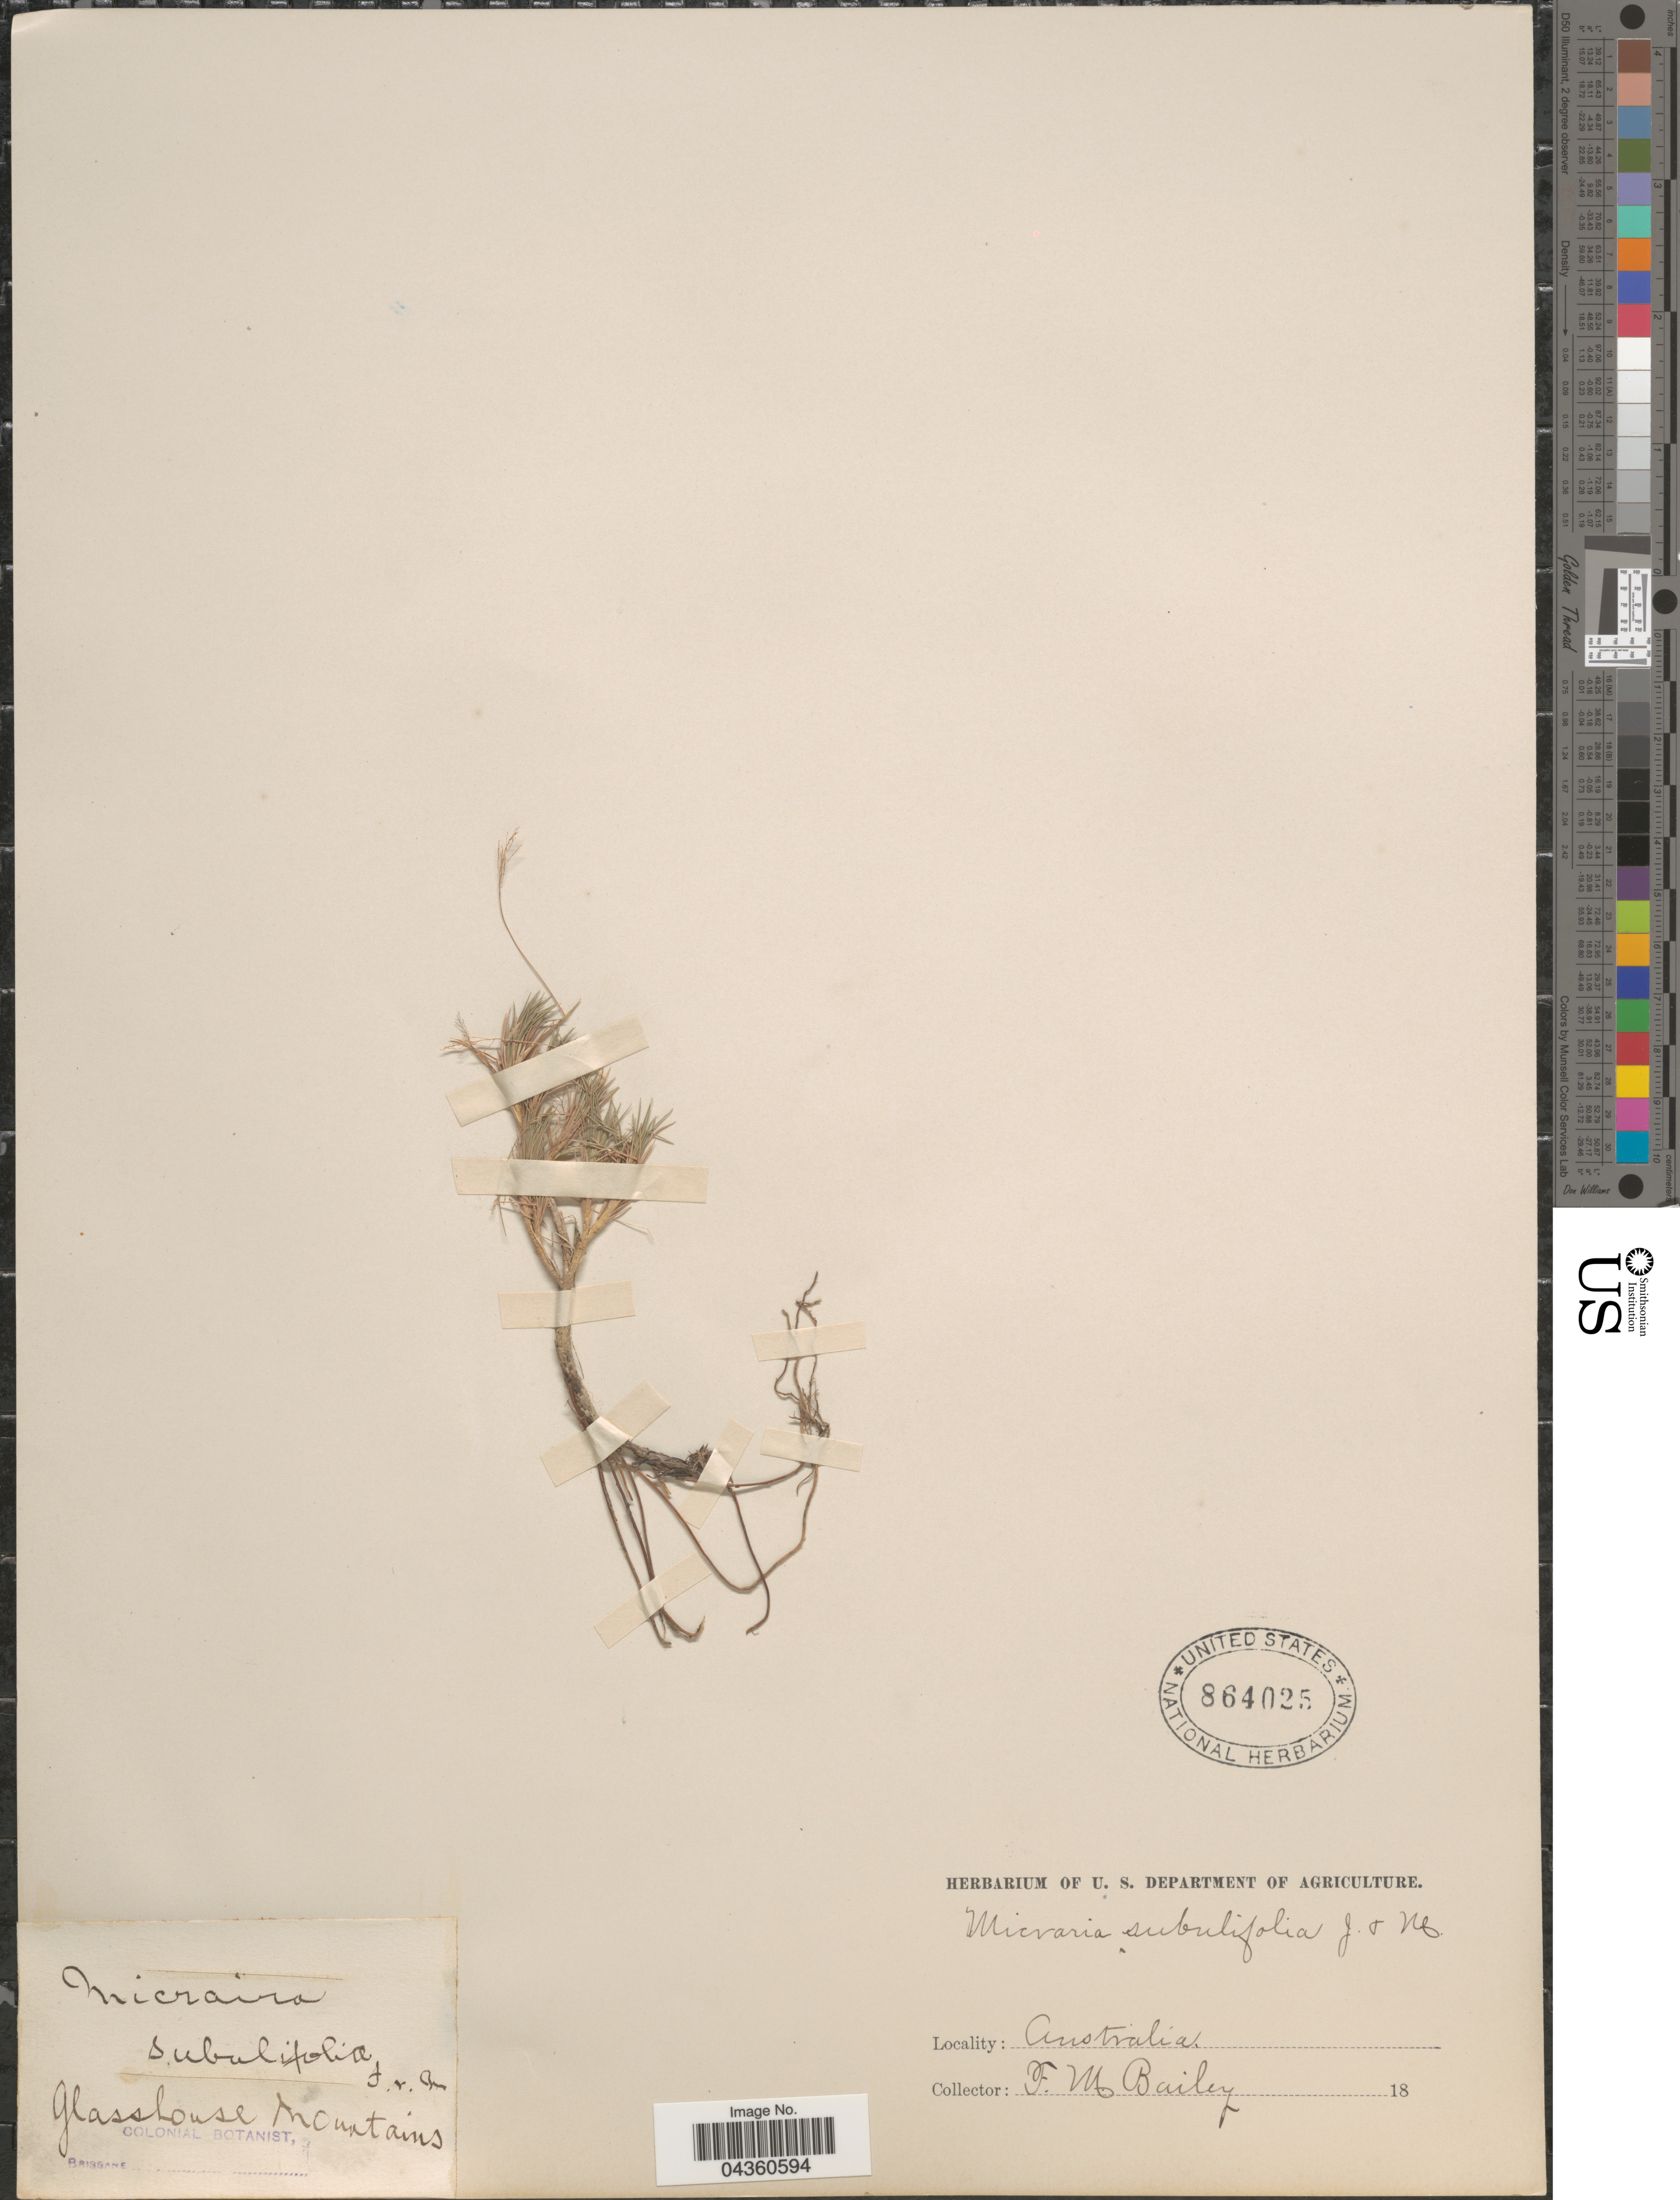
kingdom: Plantae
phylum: Tracheophyta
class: Liliopsida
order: Poales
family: Poaceae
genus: Micraira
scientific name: Micraira subulifolia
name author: F. Muell.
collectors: F. M. Bailey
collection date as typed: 18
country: Australia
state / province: Queensland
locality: Glasshouse Mountains. Brisbane.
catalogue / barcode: US 864025